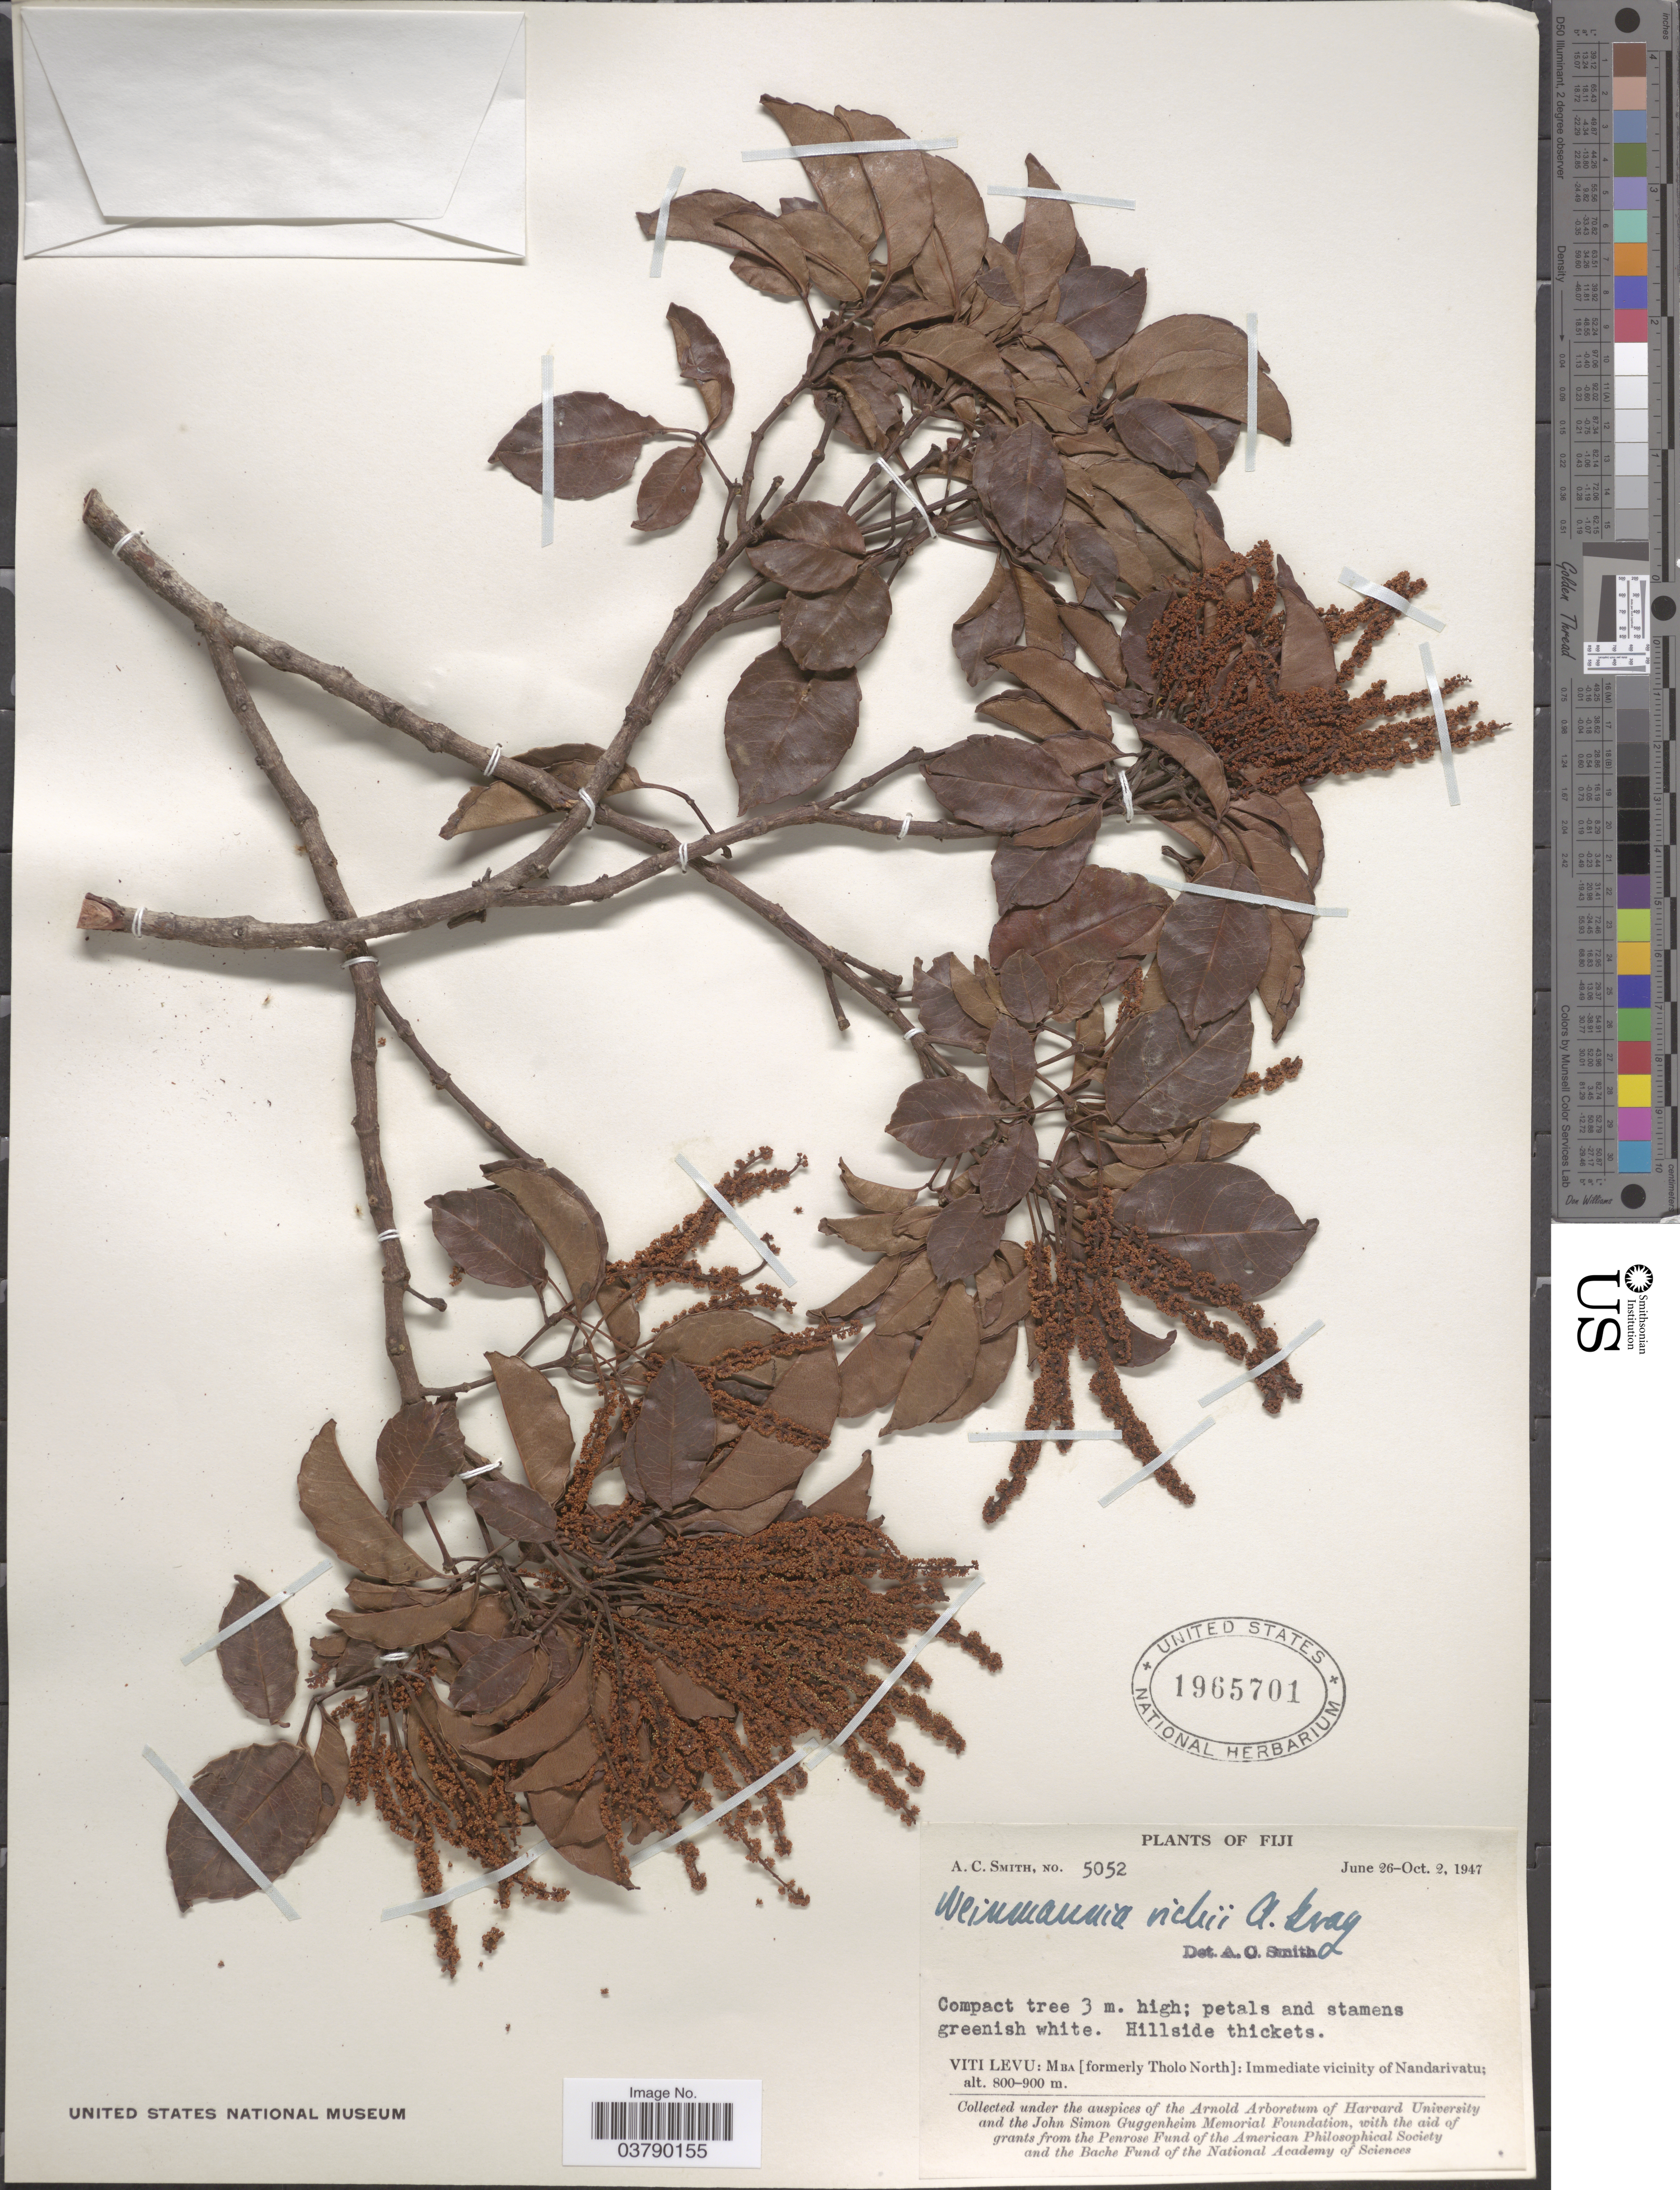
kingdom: Plantae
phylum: Tracheophyta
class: Magnoliopsida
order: Oxalidales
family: Cunoniaceae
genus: Pterophylla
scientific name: Pterophylla richii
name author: (A. Gray) Pillon & H.C. Hopkins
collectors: A. C. Smith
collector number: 5052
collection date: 1947-06-26/1947-10-02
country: Fiji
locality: Viti Levu: Mba [formerly Tholo North]: Immediate vicinity of Nandarivatu.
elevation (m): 800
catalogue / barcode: US 1965701